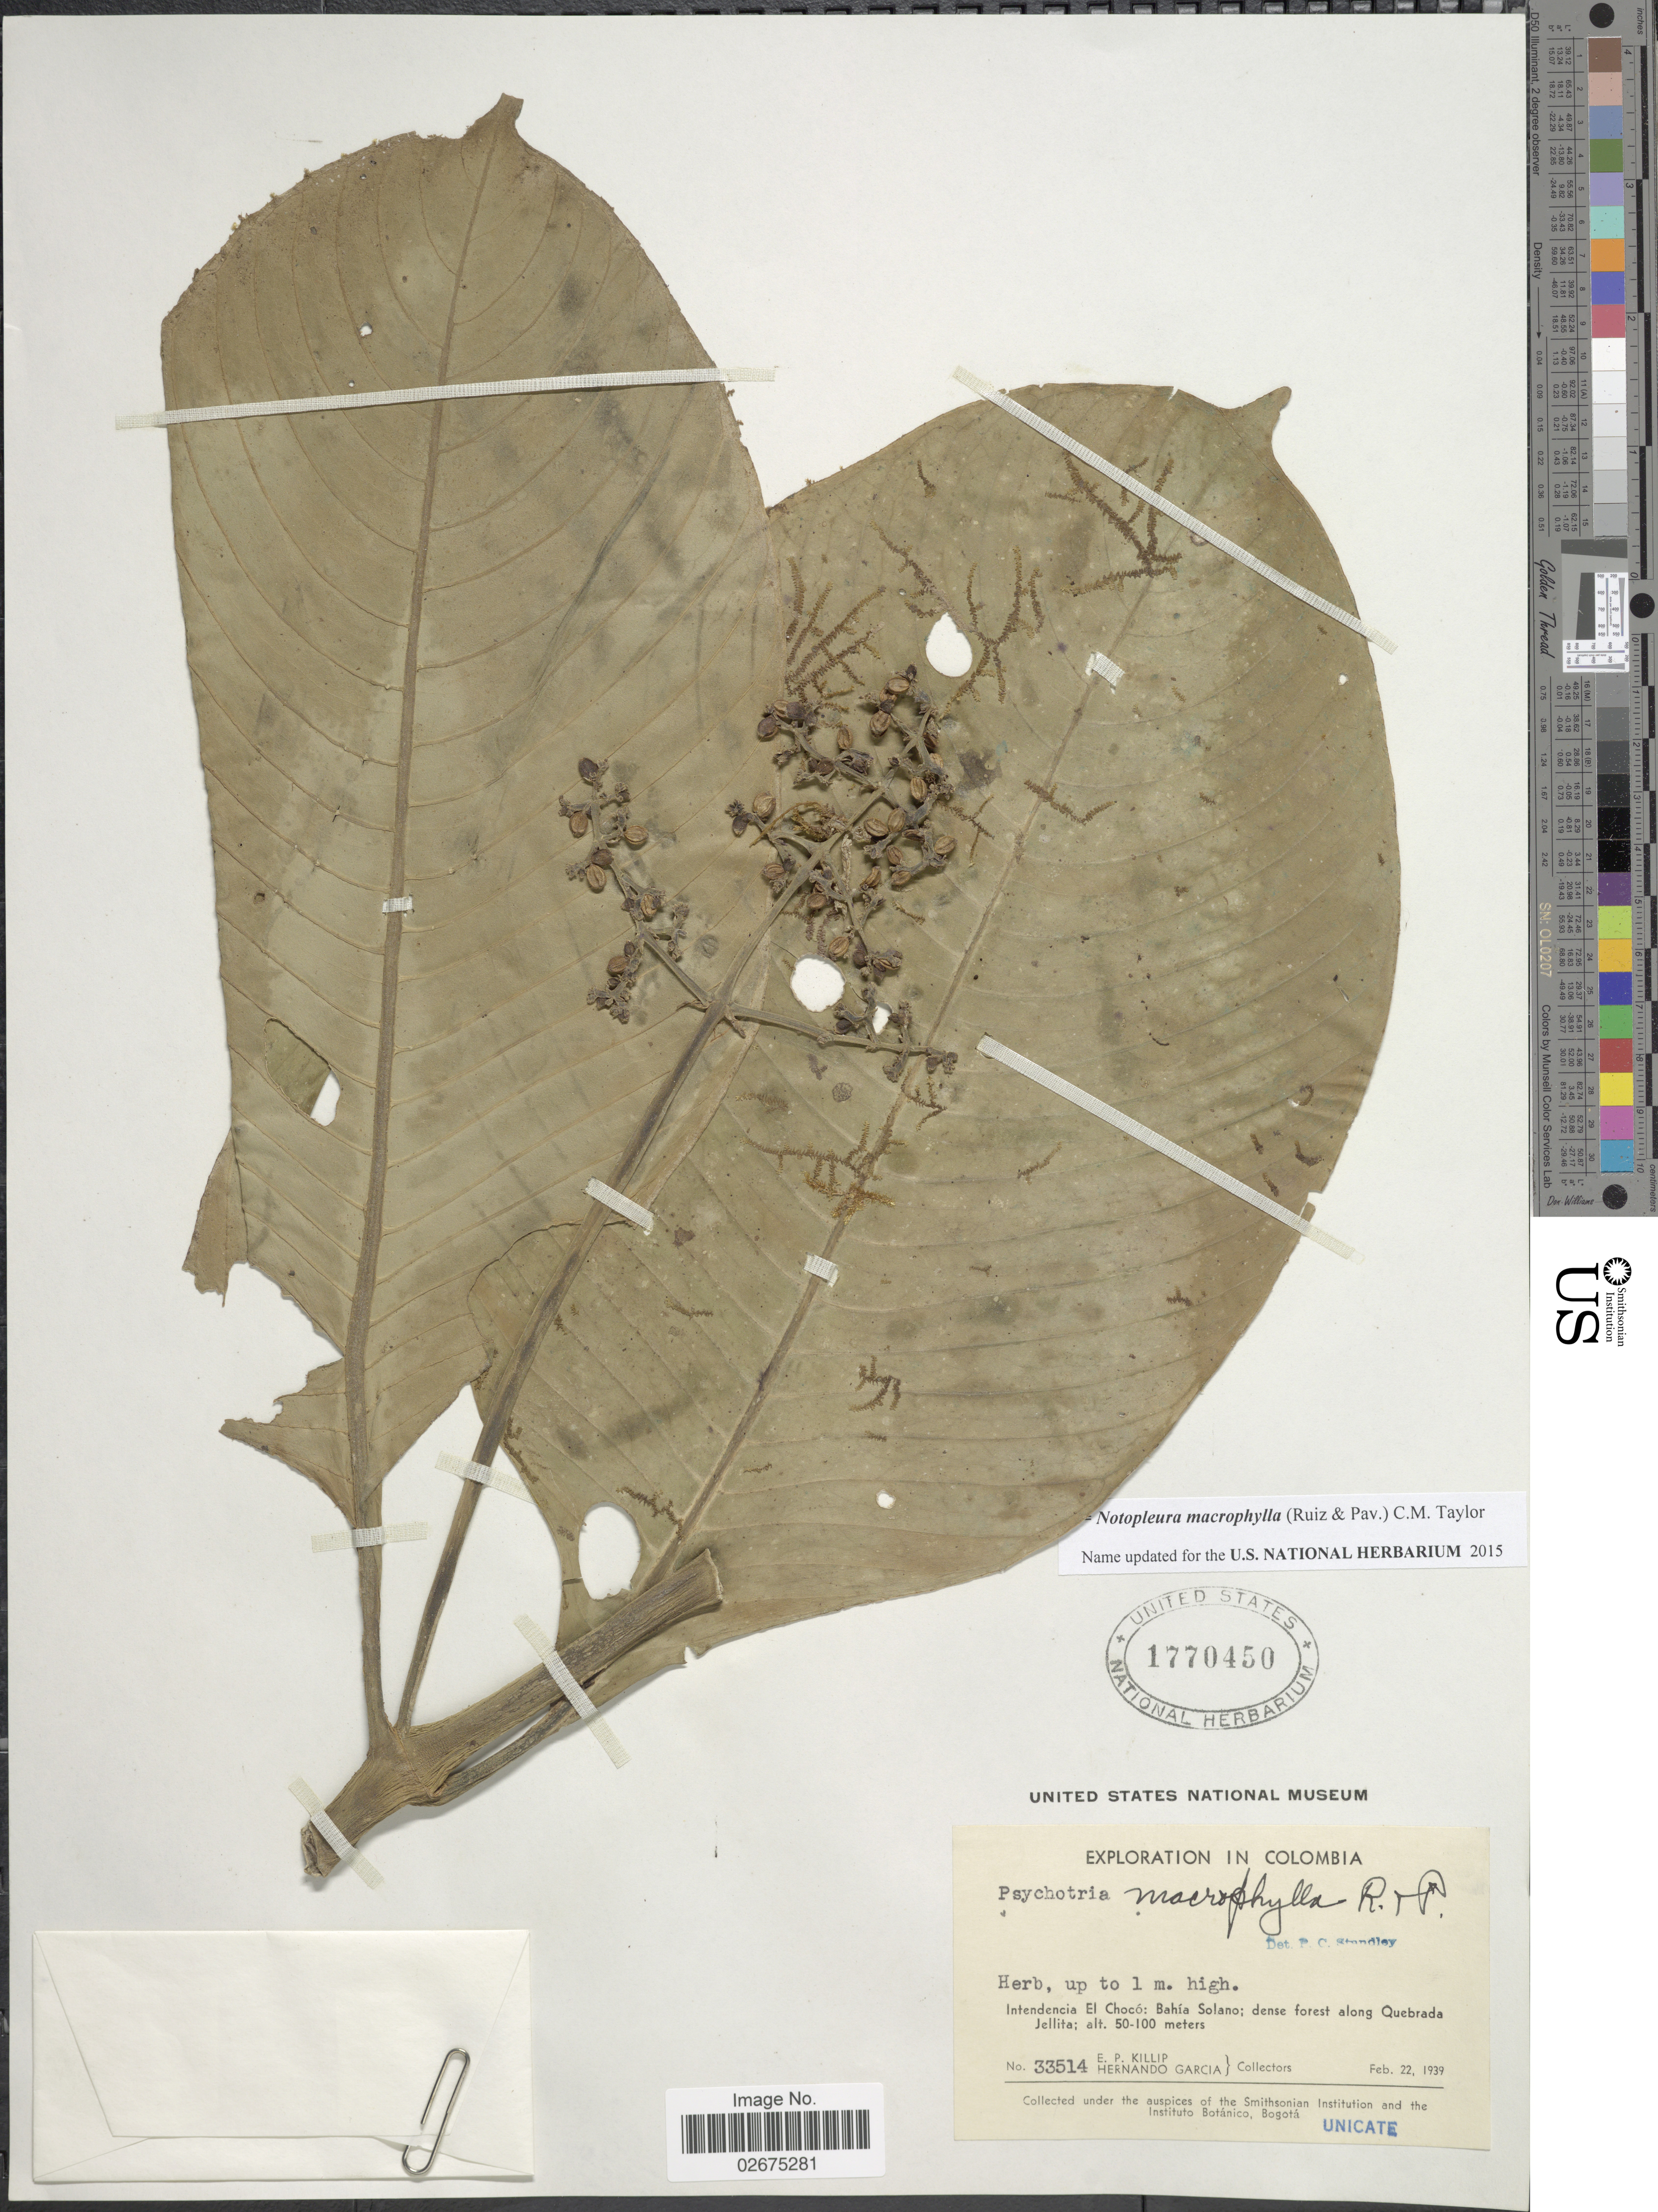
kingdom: Plantae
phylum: Tracheophyta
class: Magnoliopsida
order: Gentianales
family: Rubiaceae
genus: Notopleura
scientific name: Notopleura macrophylla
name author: (Ruiz & Pav.) C.M. Taylor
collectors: E. P. Killip & H. Garcia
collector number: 33514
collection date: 1939-02-22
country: Colombia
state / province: Chocó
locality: Intendencia El Chocé: Bahía Solano; dense forest along Quebrada Jellita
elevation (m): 50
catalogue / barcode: US 1770450